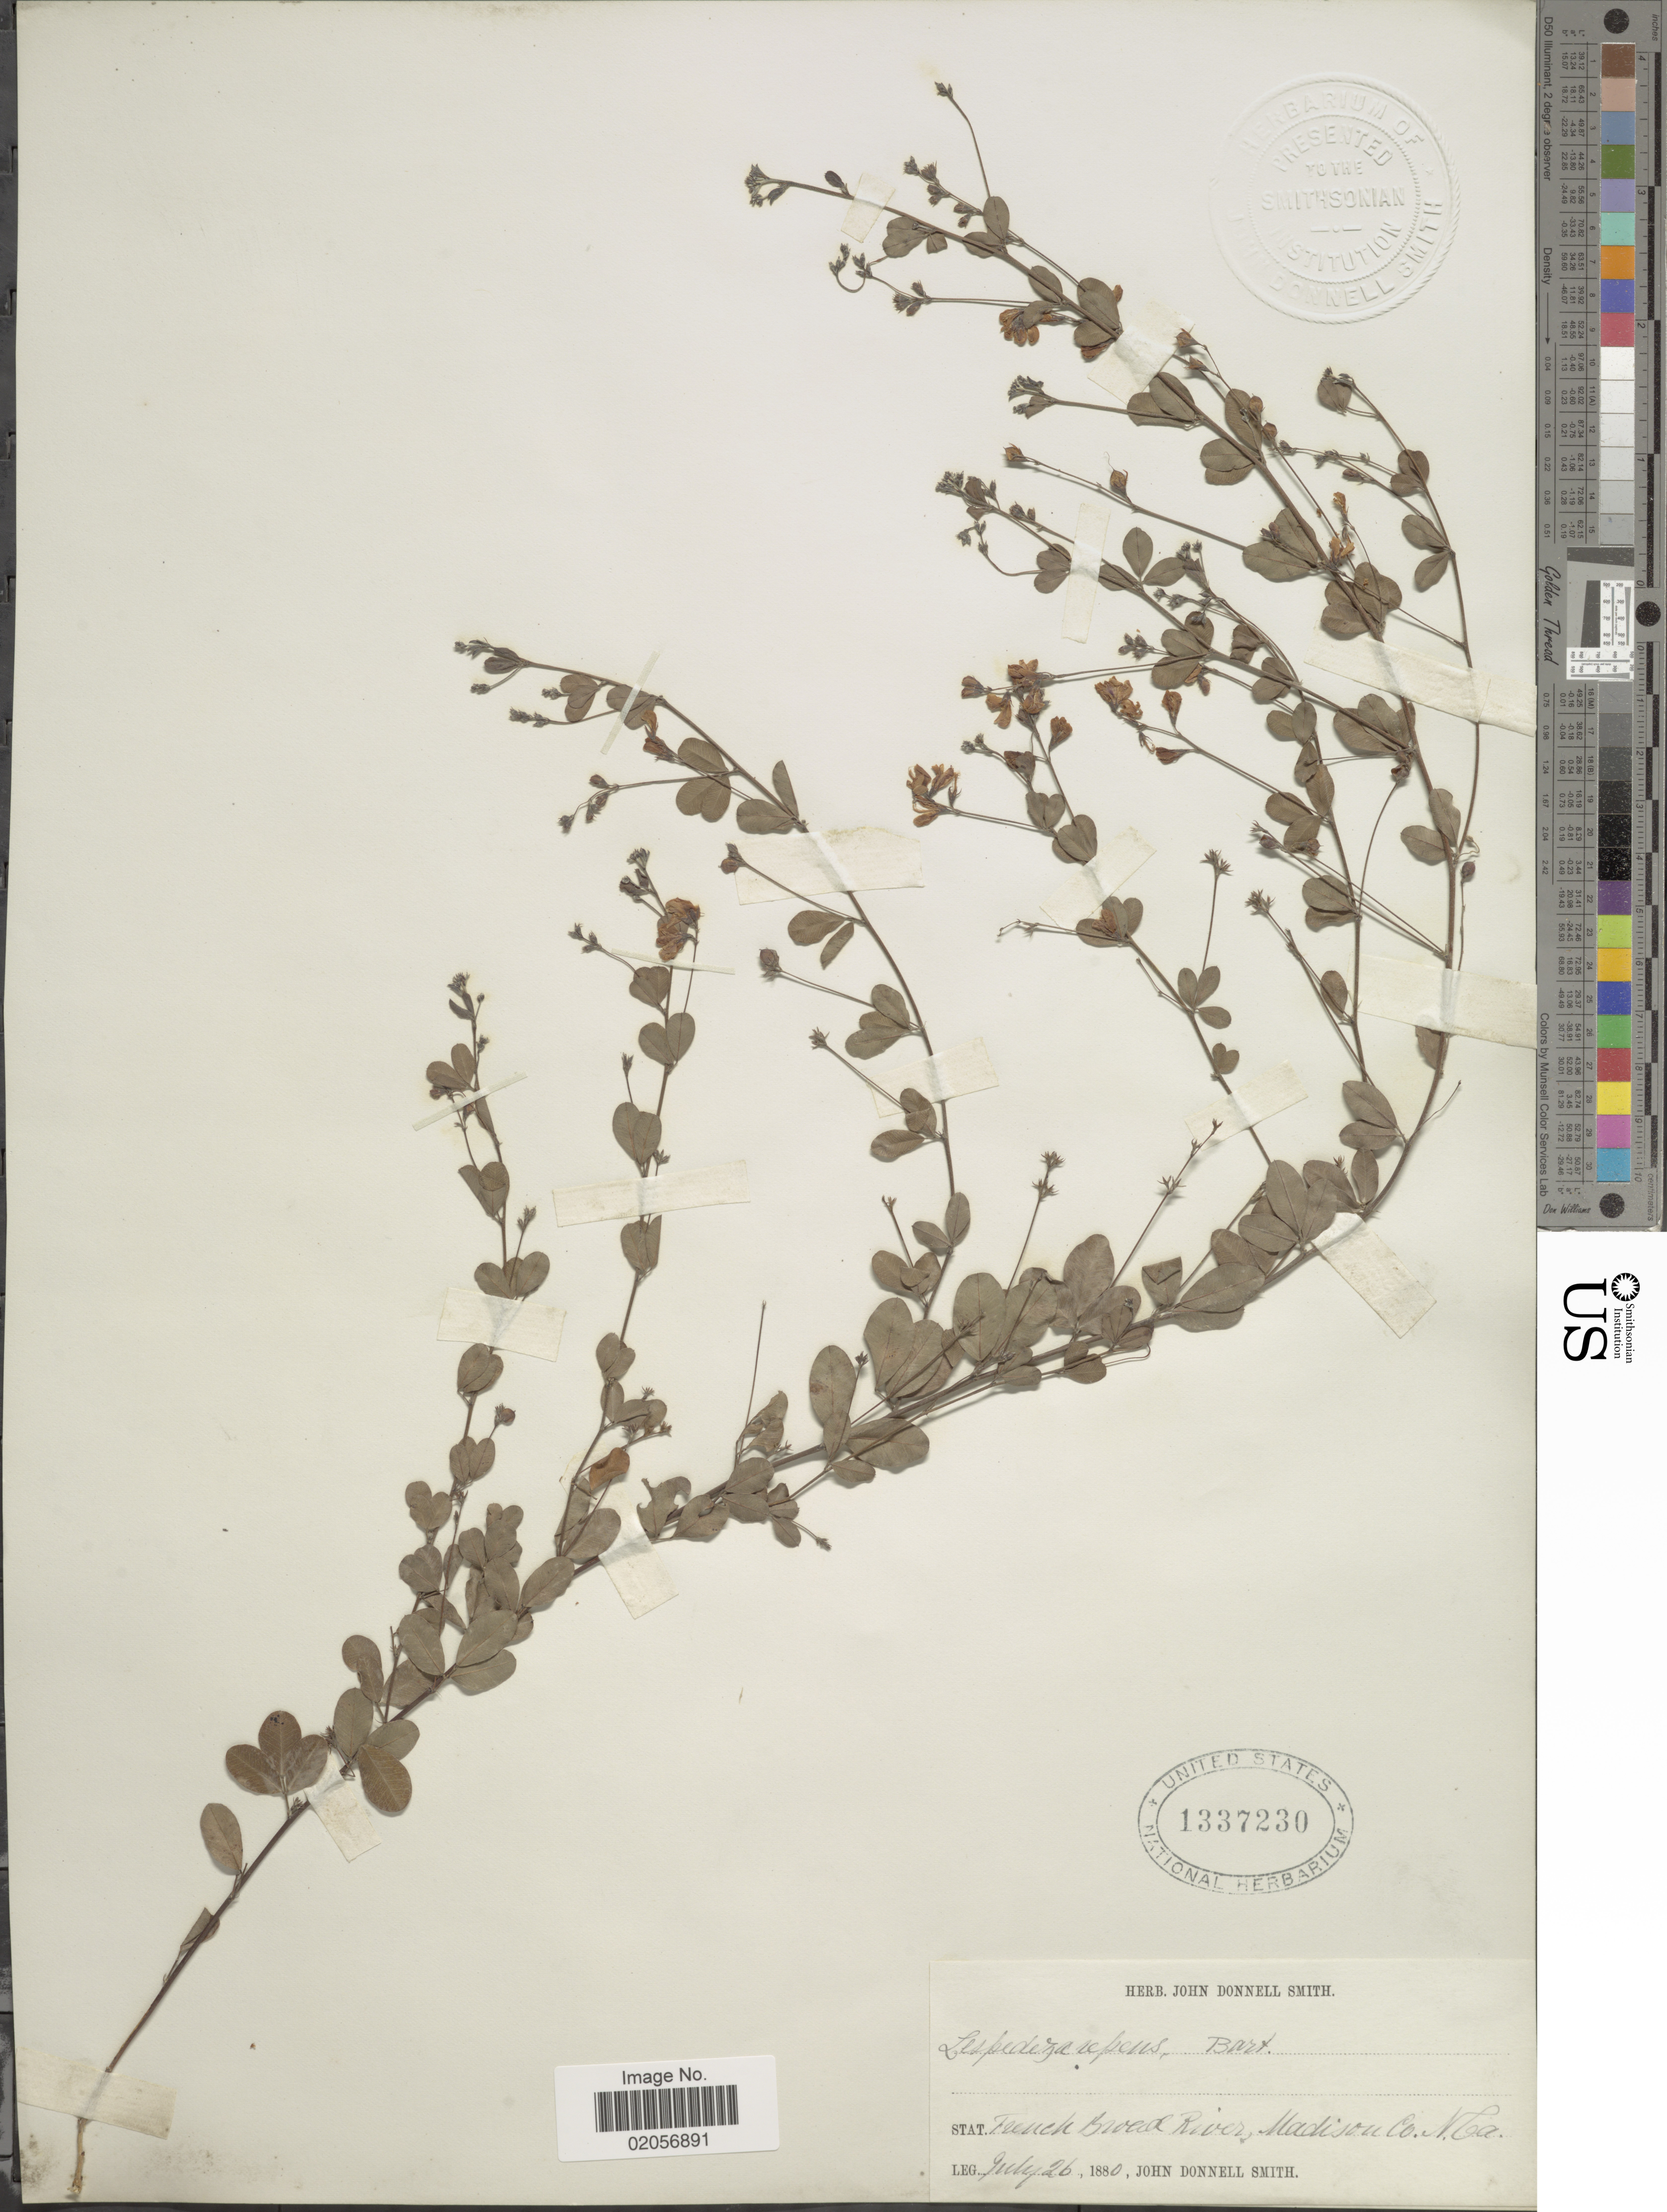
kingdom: Plantae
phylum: Tracheophyta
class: Magnoliopsida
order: Fabales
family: Fabaceae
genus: Lespedeza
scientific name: Lespedeza repens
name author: (L.) W.P.C. Barton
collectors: J. Donnell Smith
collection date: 1880-07-26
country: United States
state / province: North Carolina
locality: French Broad River, Madison Co.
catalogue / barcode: US 1337230